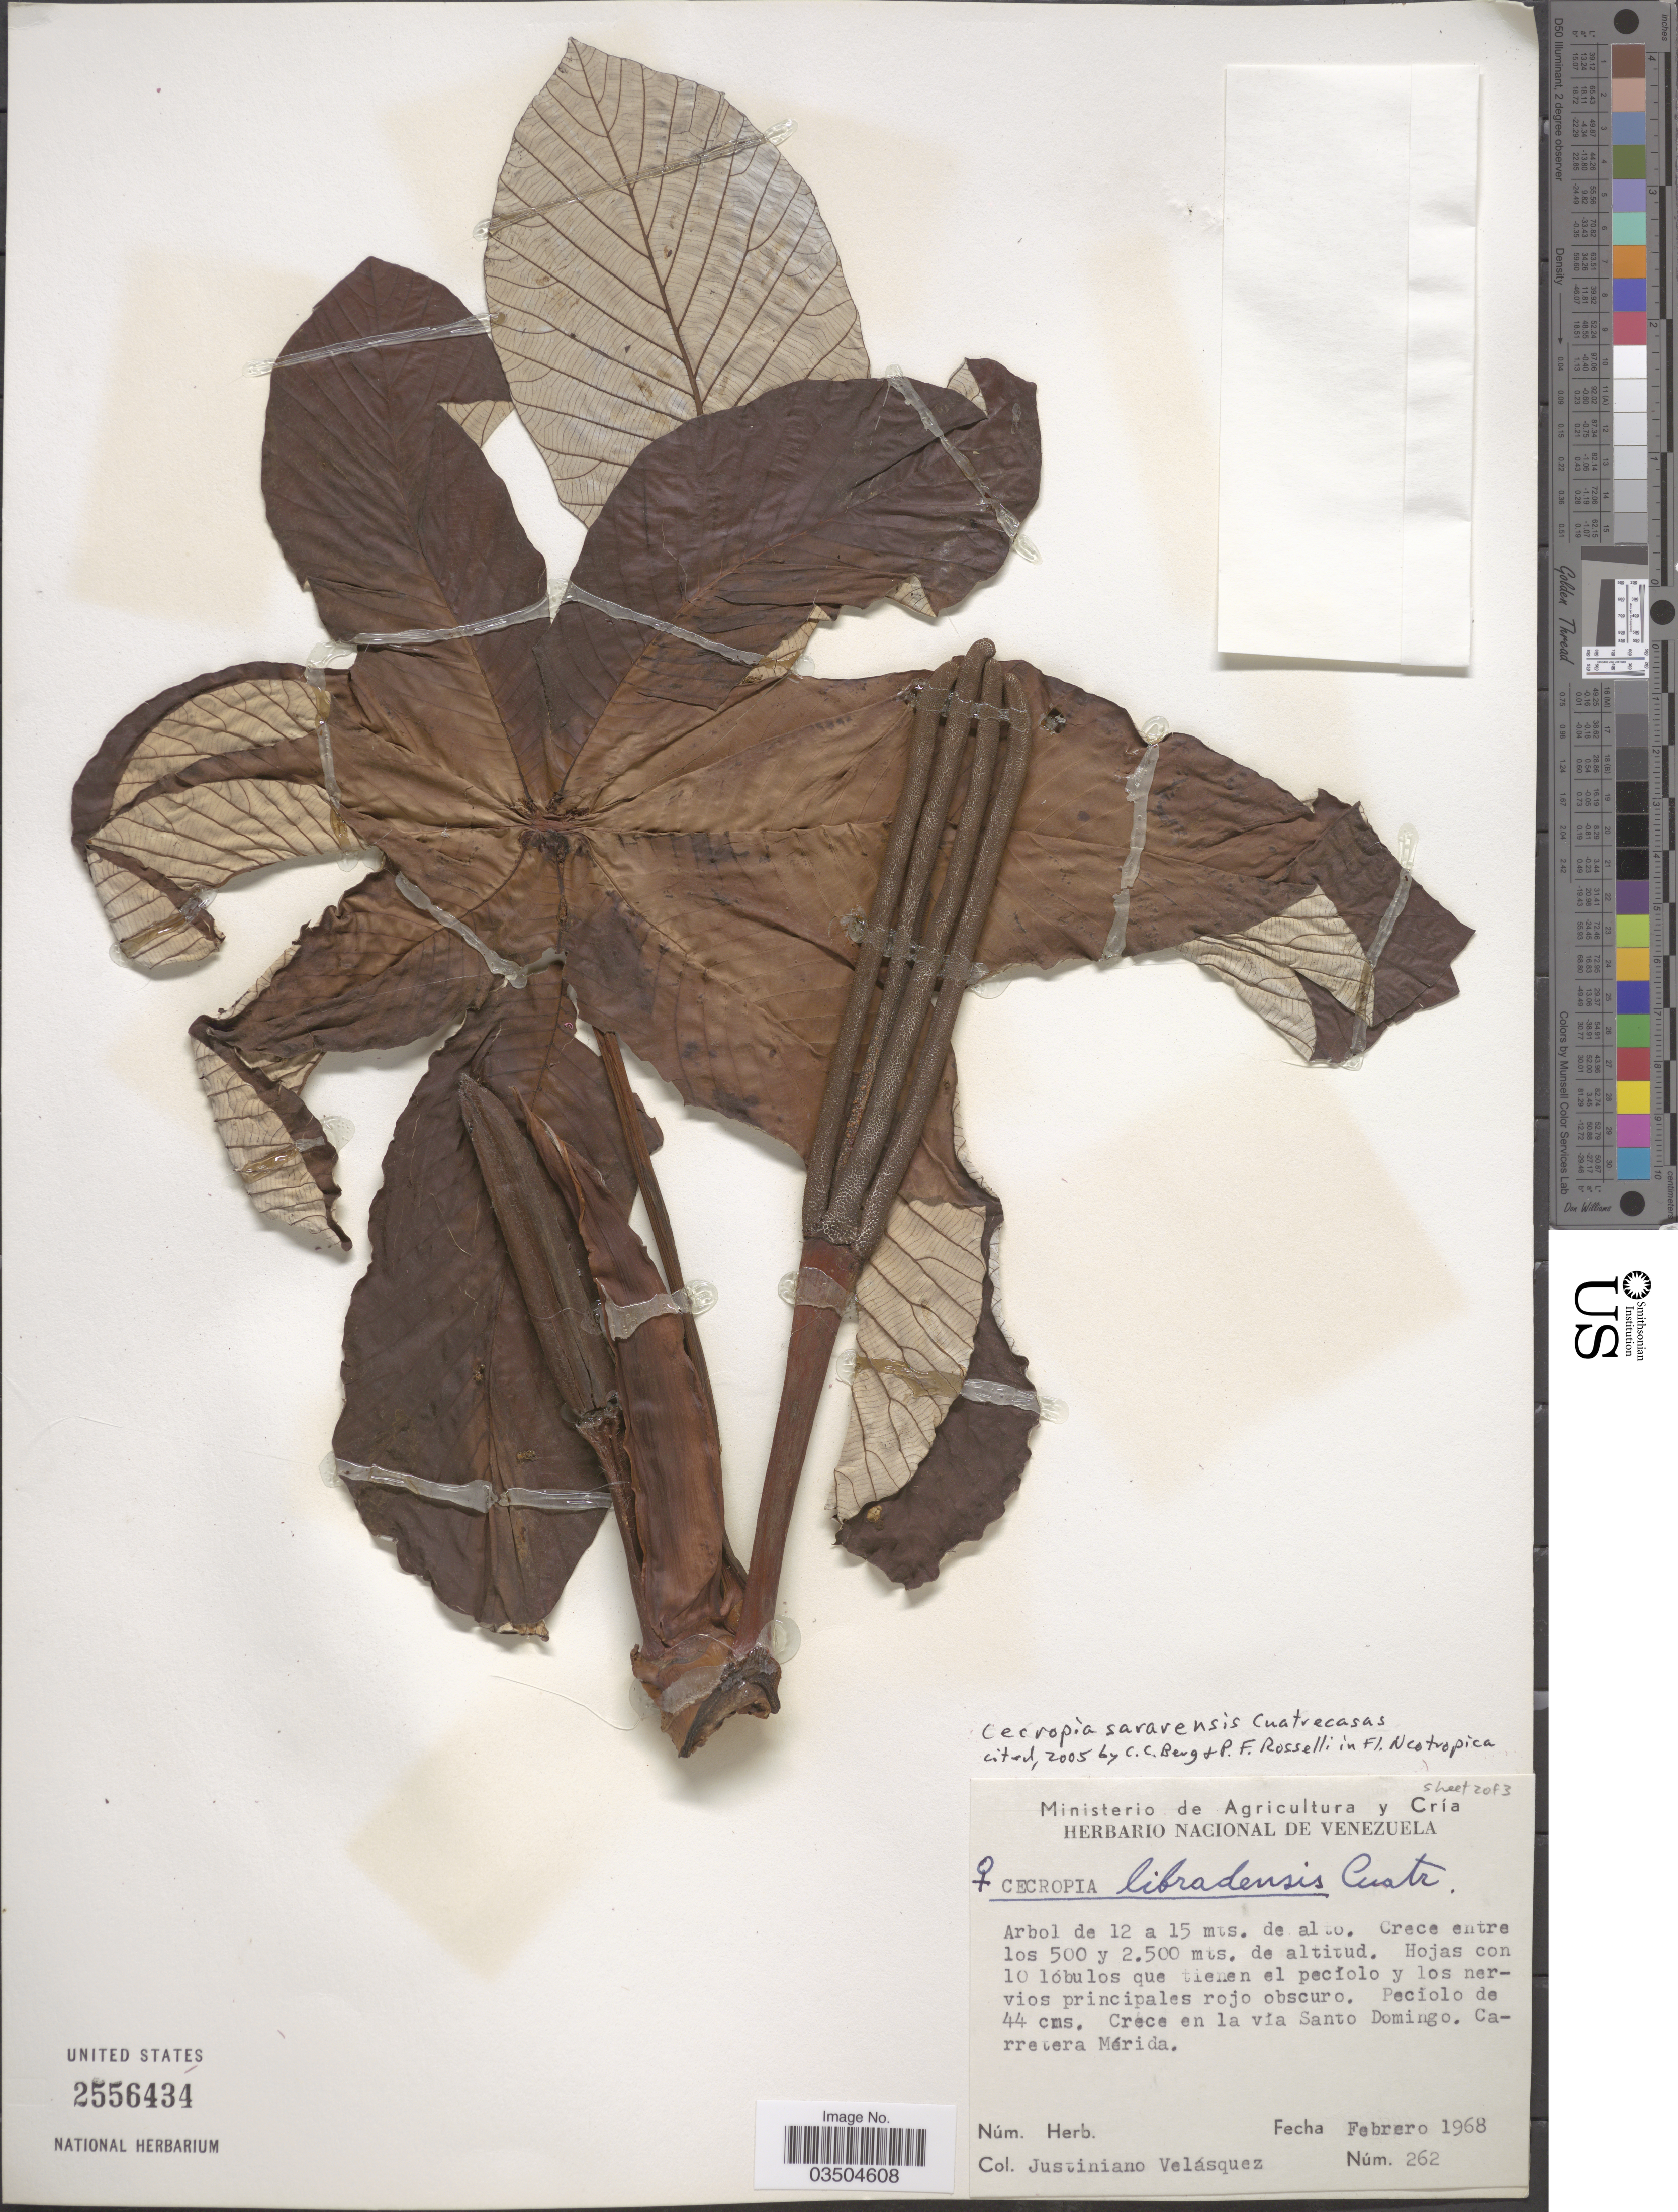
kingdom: Plantae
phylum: Tracheophyta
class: Magnoliopsida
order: Rosales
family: Urticaceae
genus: Cecropia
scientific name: Cecropia sararensis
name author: Cuatrec.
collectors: J. Velasquez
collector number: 262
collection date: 1968-02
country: Venezuela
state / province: Merida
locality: Crece en la via Santo Domingo. Carretera Mérida.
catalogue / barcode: US 2556434